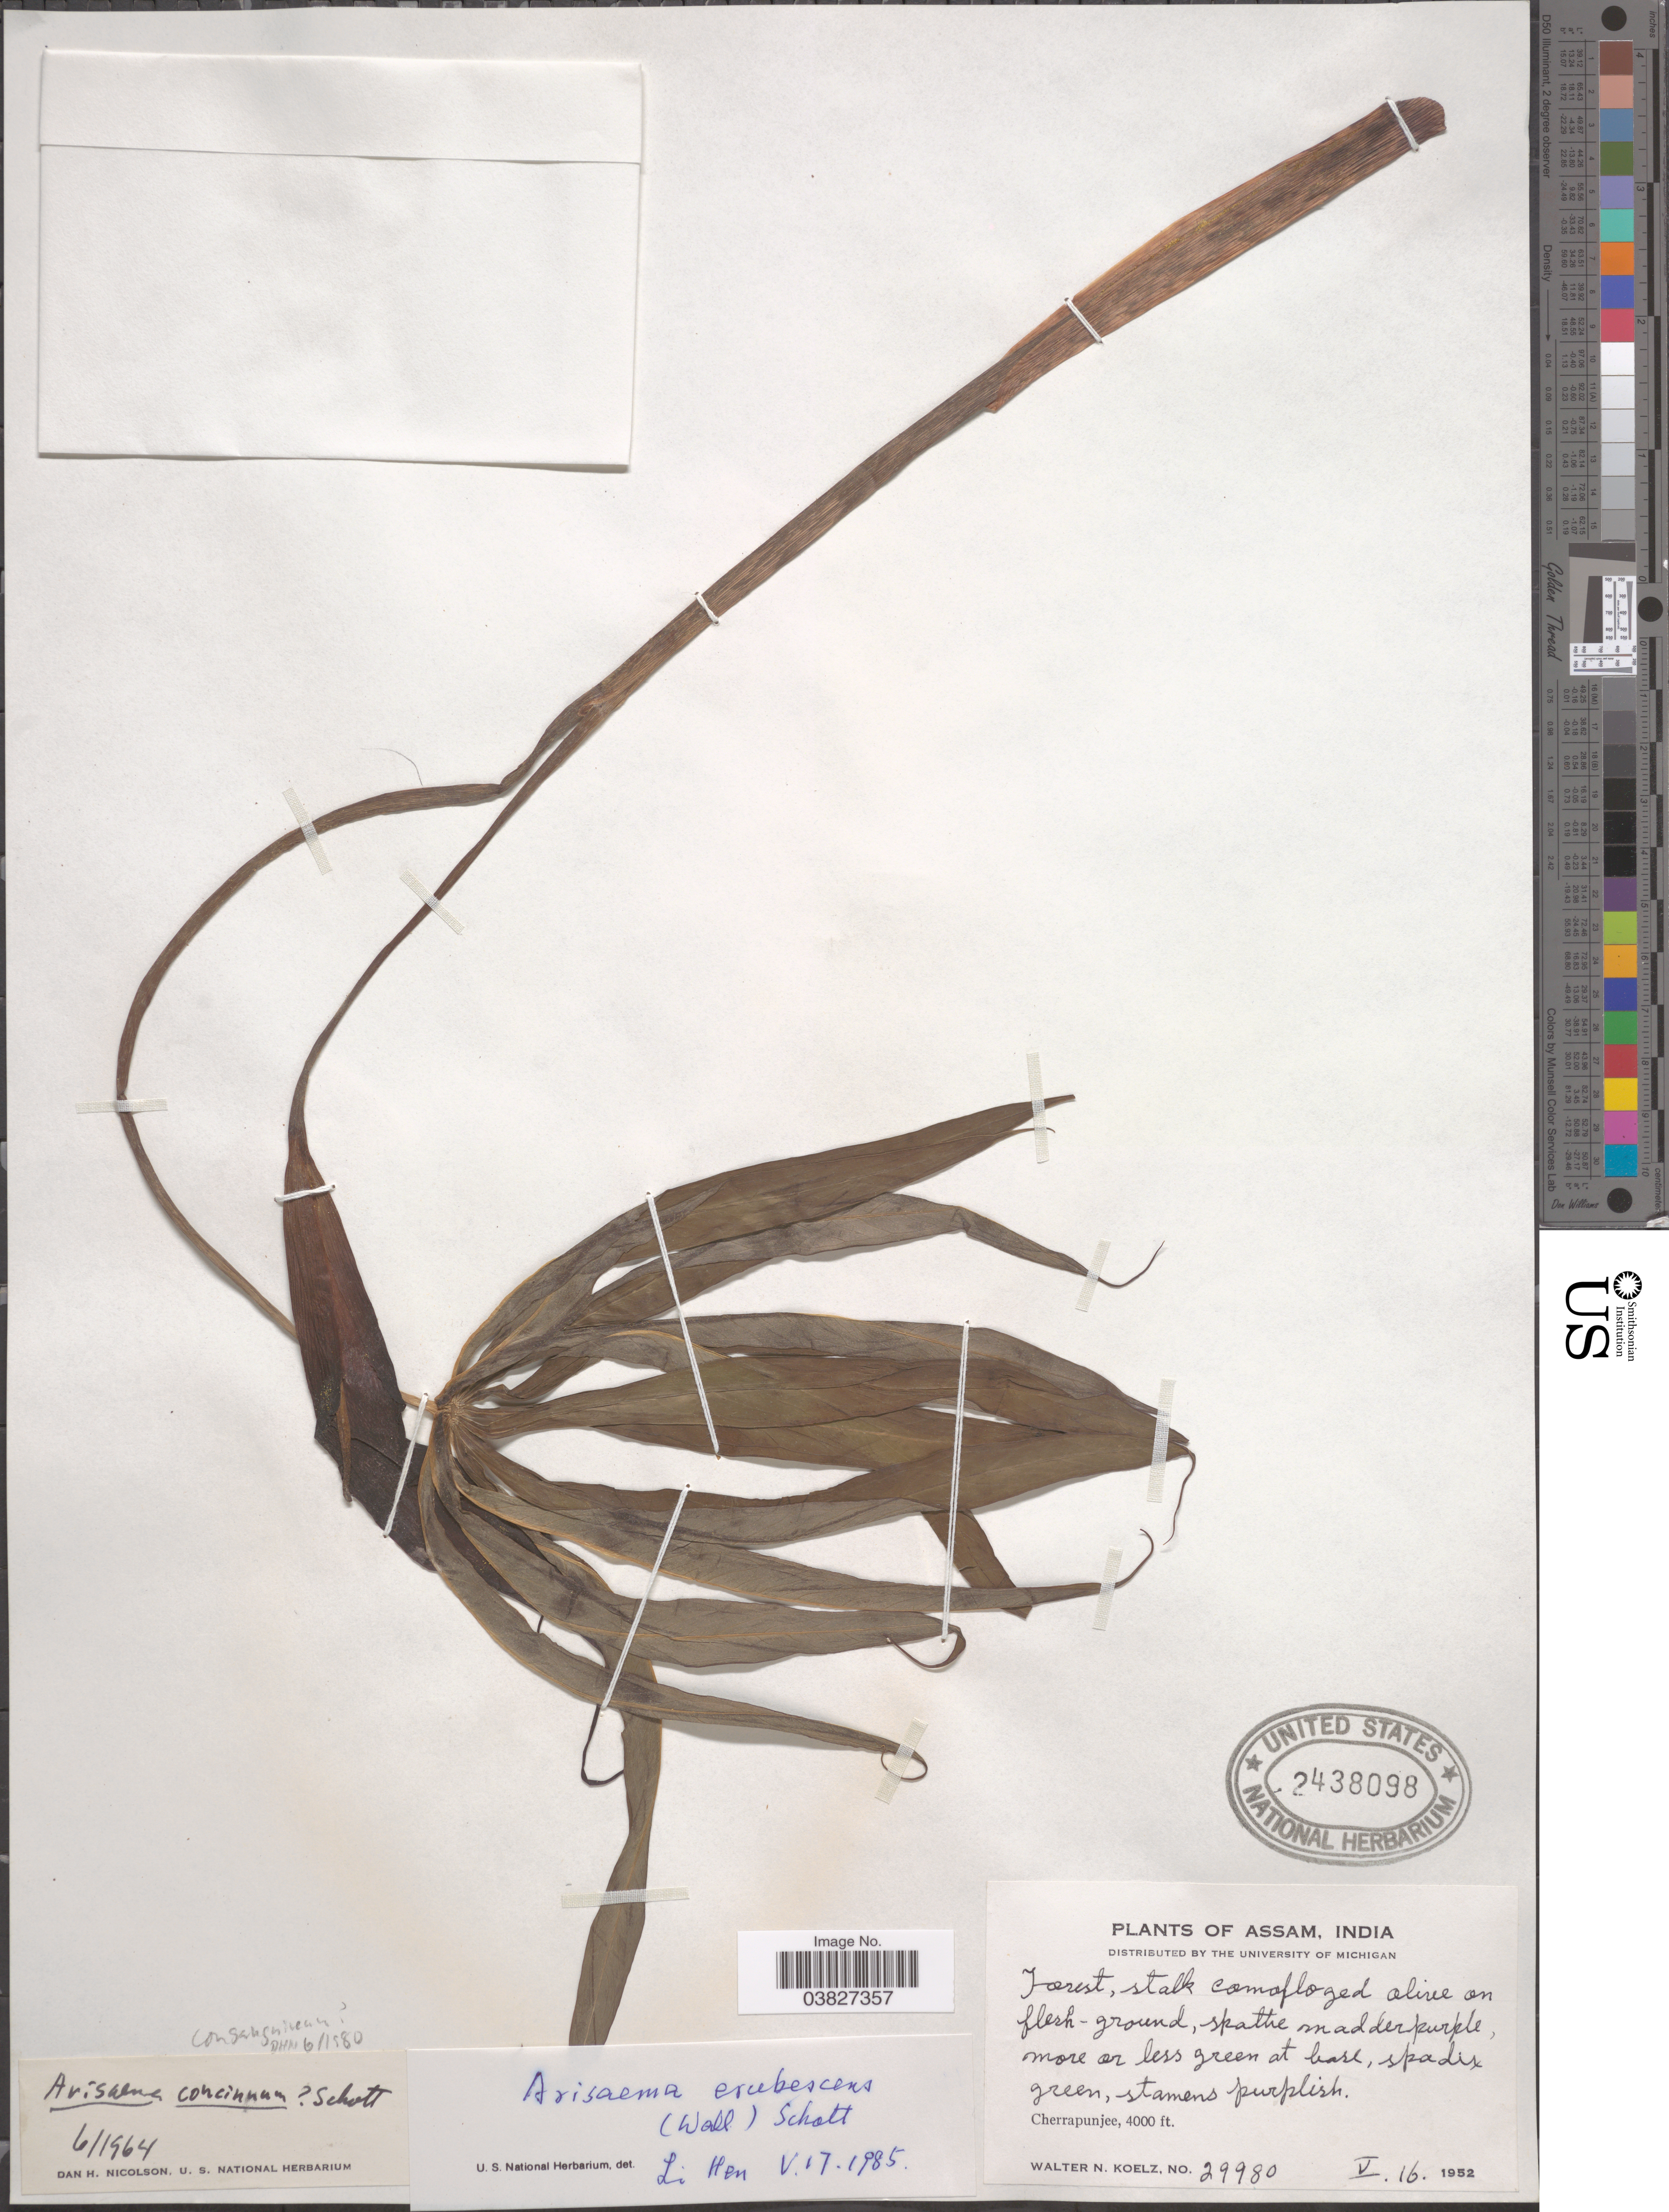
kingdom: Plantae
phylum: Tracheophyta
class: Liliopsida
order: Alismatales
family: Araceae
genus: Arisaema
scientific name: Arisaema erubescens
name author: (Wall.) Schott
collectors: W. N. Koelz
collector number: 29980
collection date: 1952-05-16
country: India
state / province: Assam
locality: Cherrapunjee.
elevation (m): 1219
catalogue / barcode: US 2438098